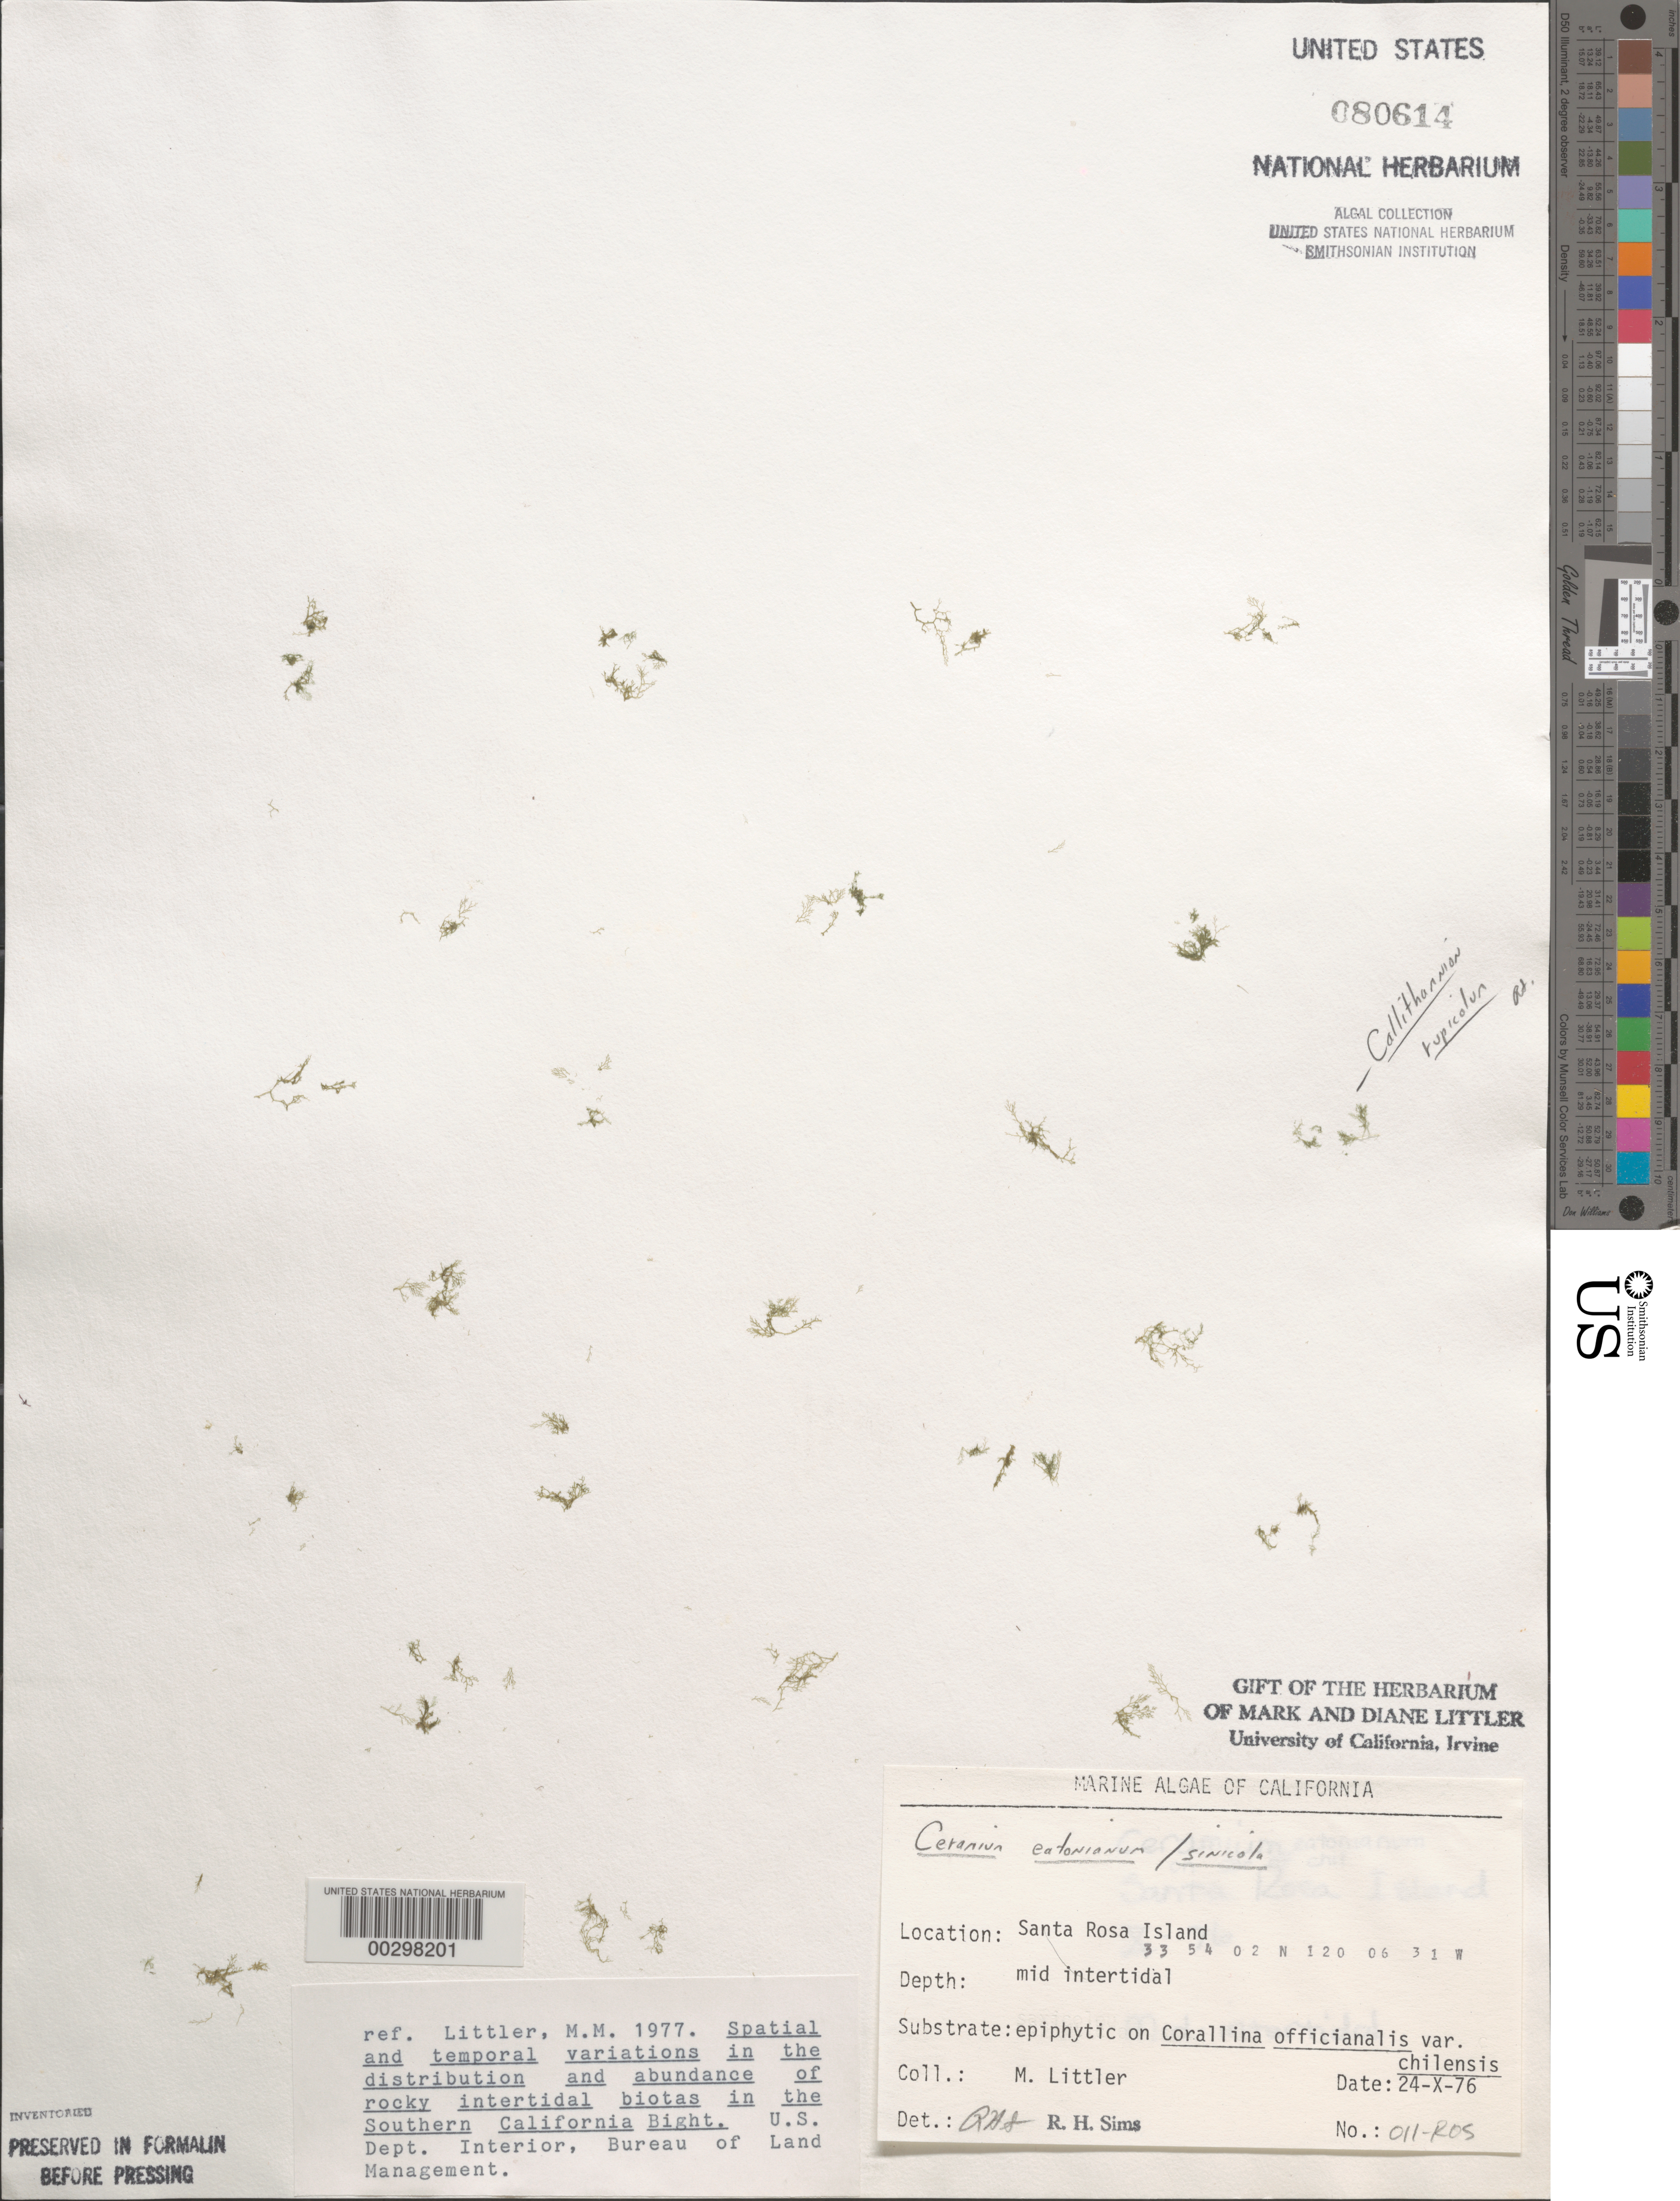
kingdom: Plantae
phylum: Rhodophyta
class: Florideophyceae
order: Ceramiales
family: Ceramiaceae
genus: Corallophila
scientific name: Corallophila eatoniana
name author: (Farl.) T.O. Cho et al.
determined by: Algae name updating Project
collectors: M. M. Littler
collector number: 011-ros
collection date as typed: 24 Oct 1976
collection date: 1976-10-24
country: United States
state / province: California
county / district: Santa Barbara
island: Santa Rosa Island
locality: Johnson's Lee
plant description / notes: BLM-SOCALBIGHT Rocky Intertidal Survey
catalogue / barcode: US 80614